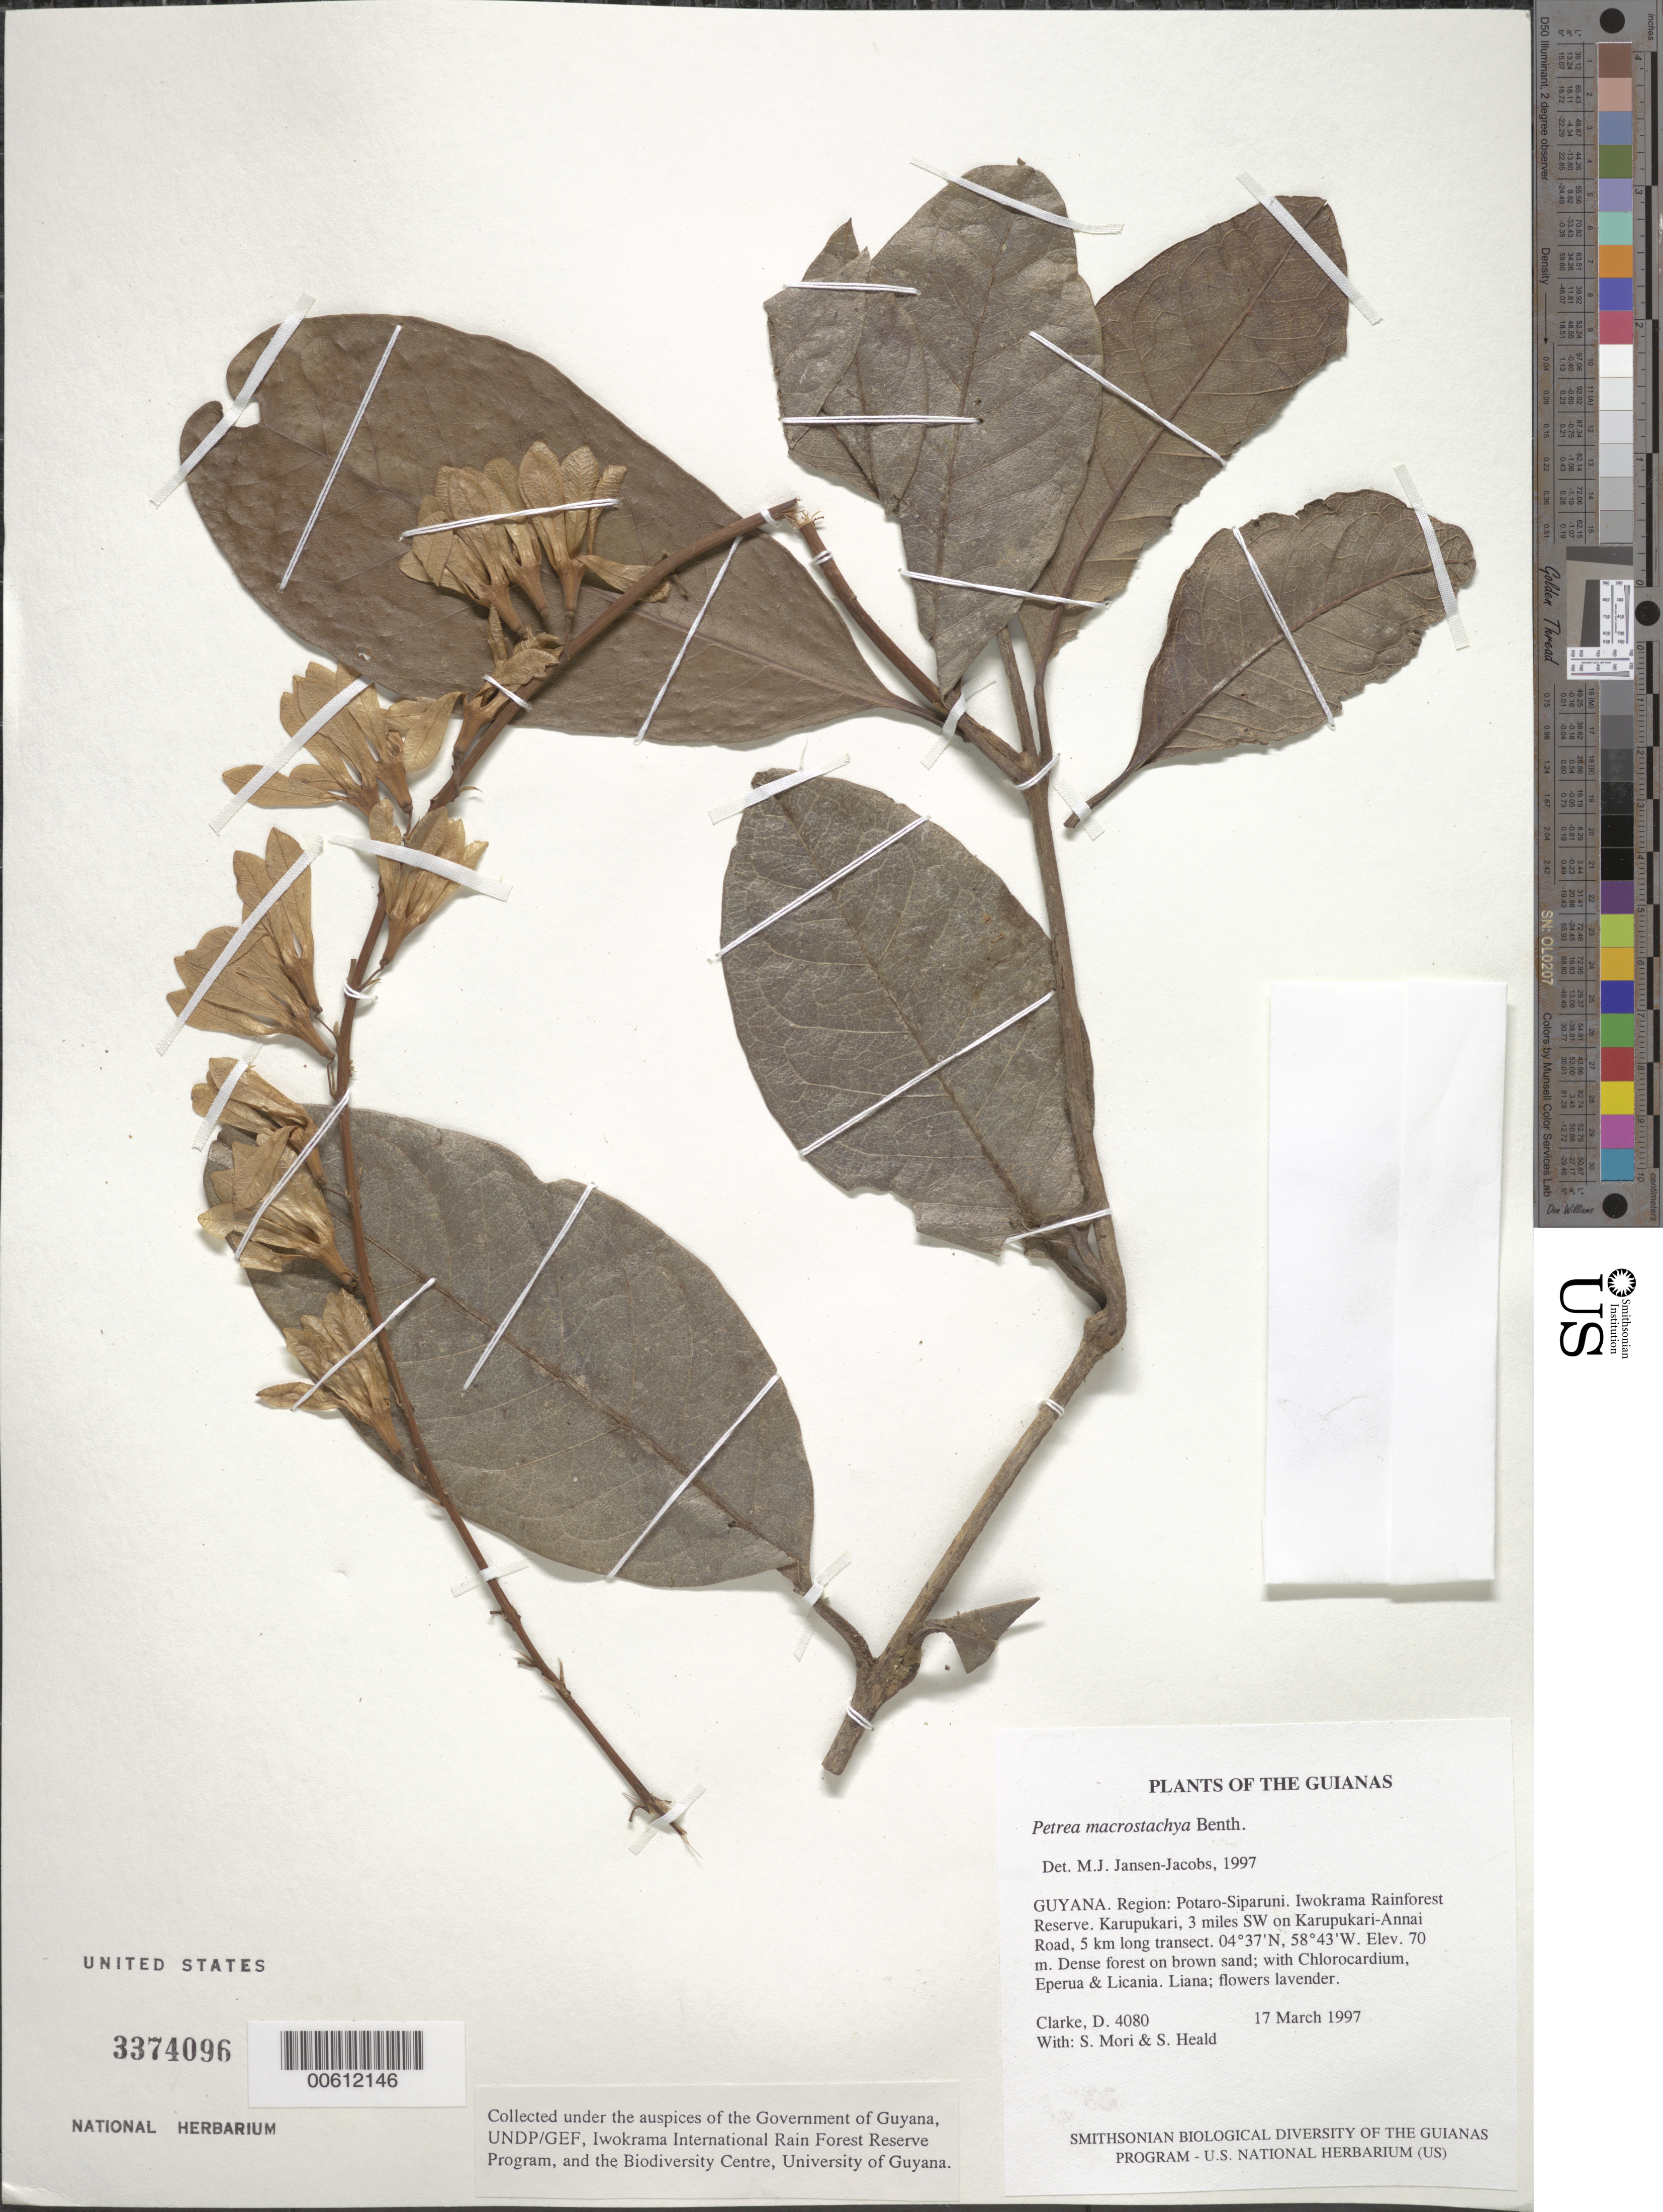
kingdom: Plantae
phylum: Tracheophyta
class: Magnoliopsida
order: Lamiales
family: Verbenaceae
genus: Petrea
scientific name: Petrea macrostachya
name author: Benth.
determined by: Jansen-Jacobs, M. J., (U), Nationaal Herbarium Nederland, Utrecht University branch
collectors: H. D. Clarke, S. Mori & S. Heald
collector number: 4080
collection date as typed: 17 March 1997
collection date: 1997-03-17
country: Guyana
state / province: Potaro-Siparuni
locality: Iwokrama Rainforest Reserve. Karupukari, 3 miles SW on Karupukari-Annai Road, 5 km long transect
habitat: Dense forest on brown sand; with Chlorocardium, Eperua & Licania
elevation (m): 70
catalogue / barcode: US 3374096